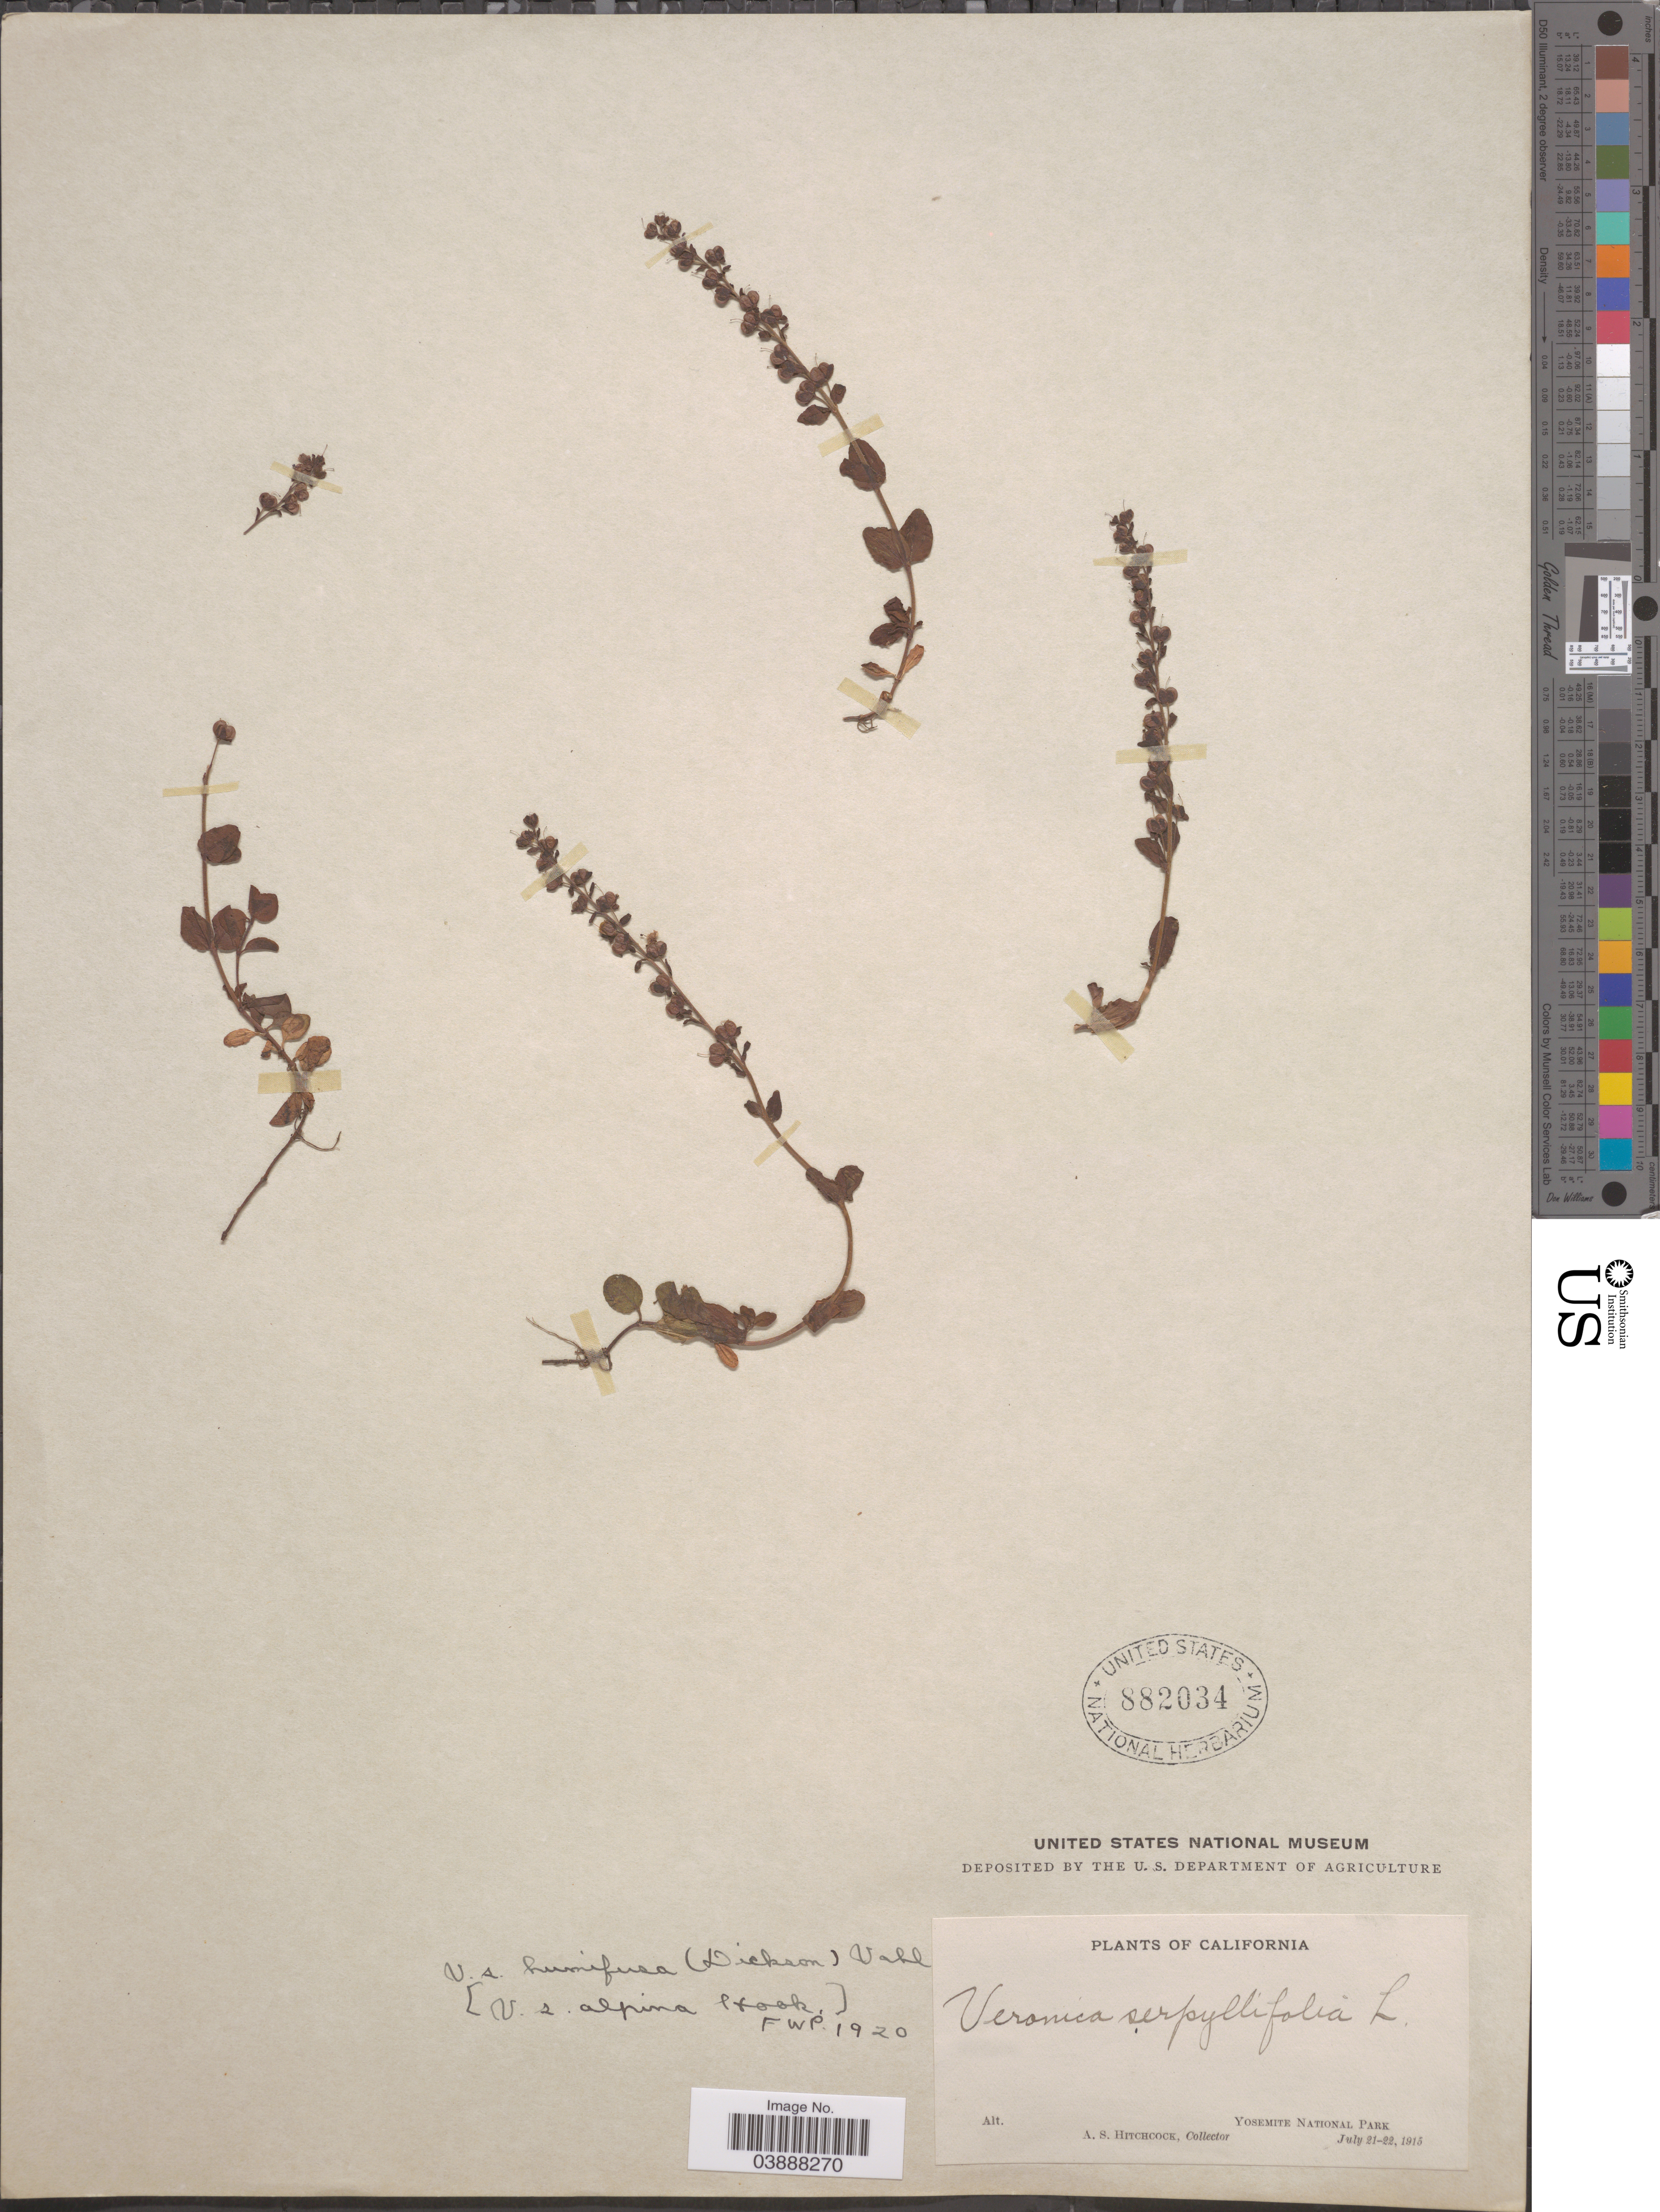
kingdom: Plantae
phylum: Tracheophyta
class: Magnoliopsida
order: Lamiales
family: Plantaginaceae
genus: Veronica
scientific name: Veronica serpyllifolia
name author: L.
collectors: A. S. Hitchcock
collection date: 1915-07-21/1915-07-22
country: United States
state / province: California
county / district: Mariposa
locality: Yosemite National Park.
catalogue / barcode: US 882034